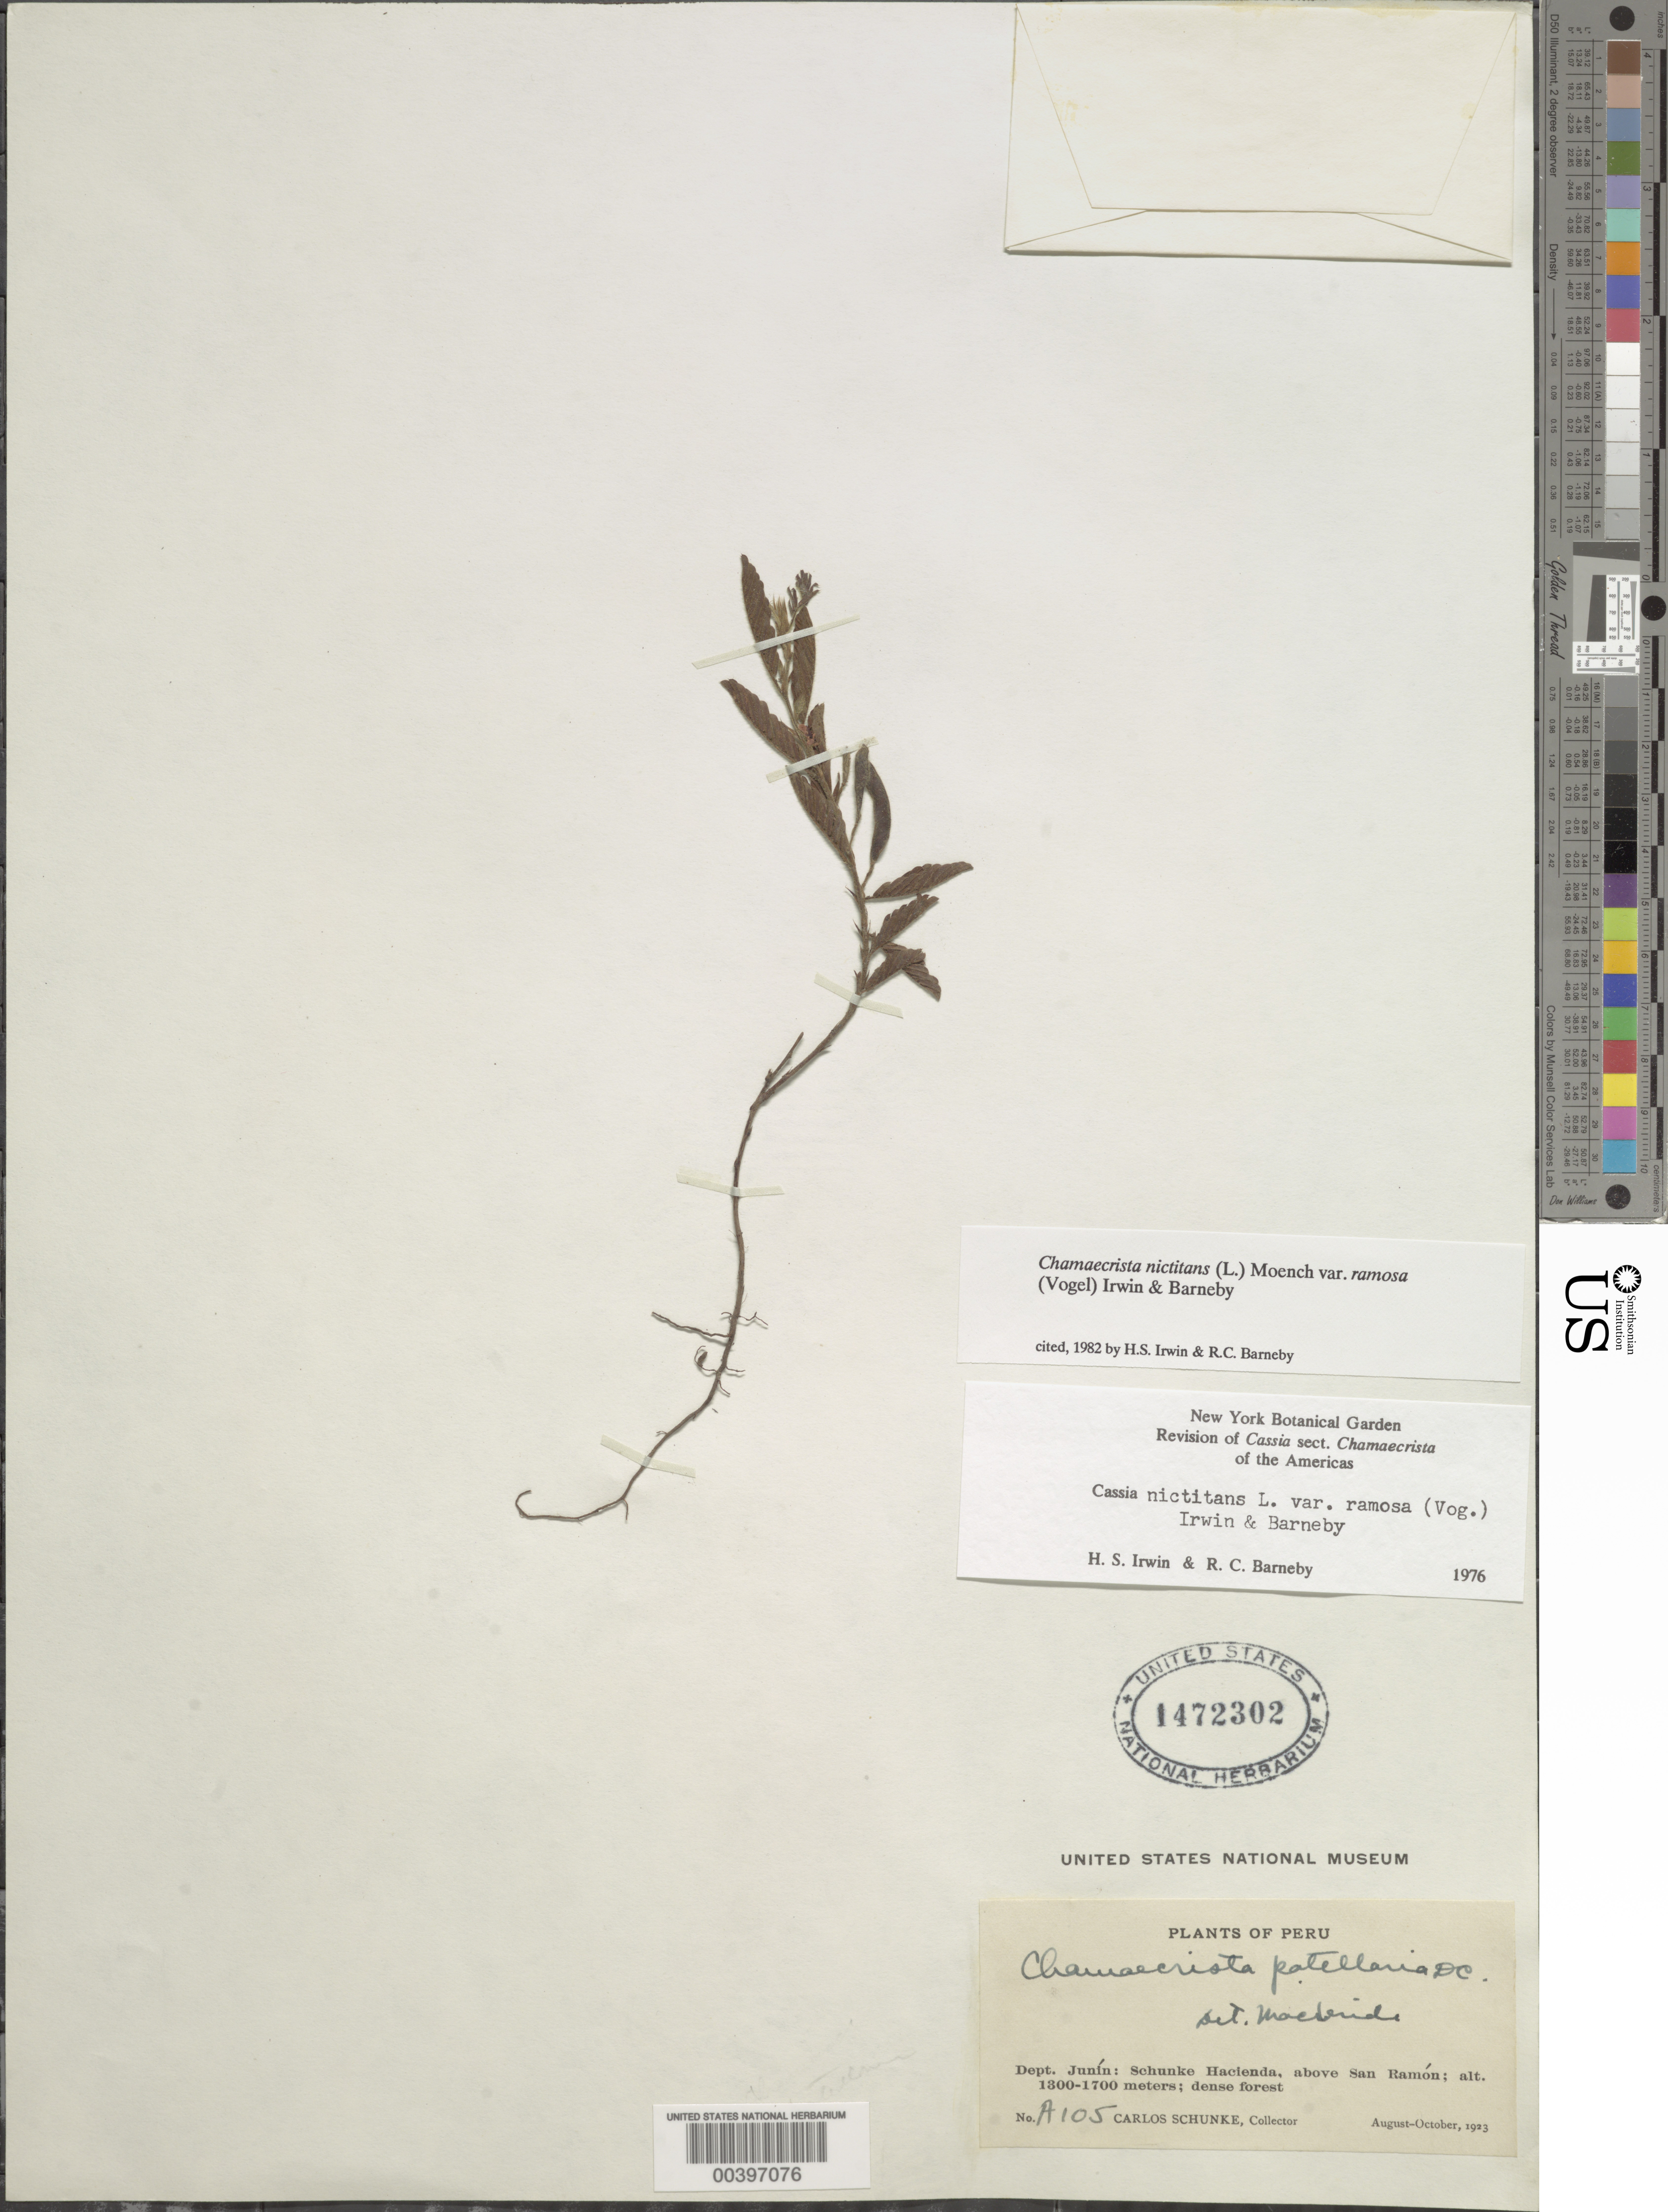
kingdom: Plantae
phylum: Tracheophyta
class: Magnoliopsida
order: Fabales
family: Fabaceae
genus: Chamaecrista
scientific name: Chamaecrista nictitans var. ramosa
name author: (Vogel) H.S. Irwin & Barneby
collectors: C. Schunke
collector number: A105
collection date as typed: Aug 1923 to -- Oct 1923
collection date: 1923-08/1923-10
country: Peru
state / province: Junín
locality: Schunke hacienda, above san ramon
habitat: Dense forest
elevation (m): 1300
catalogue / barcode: US 1472302